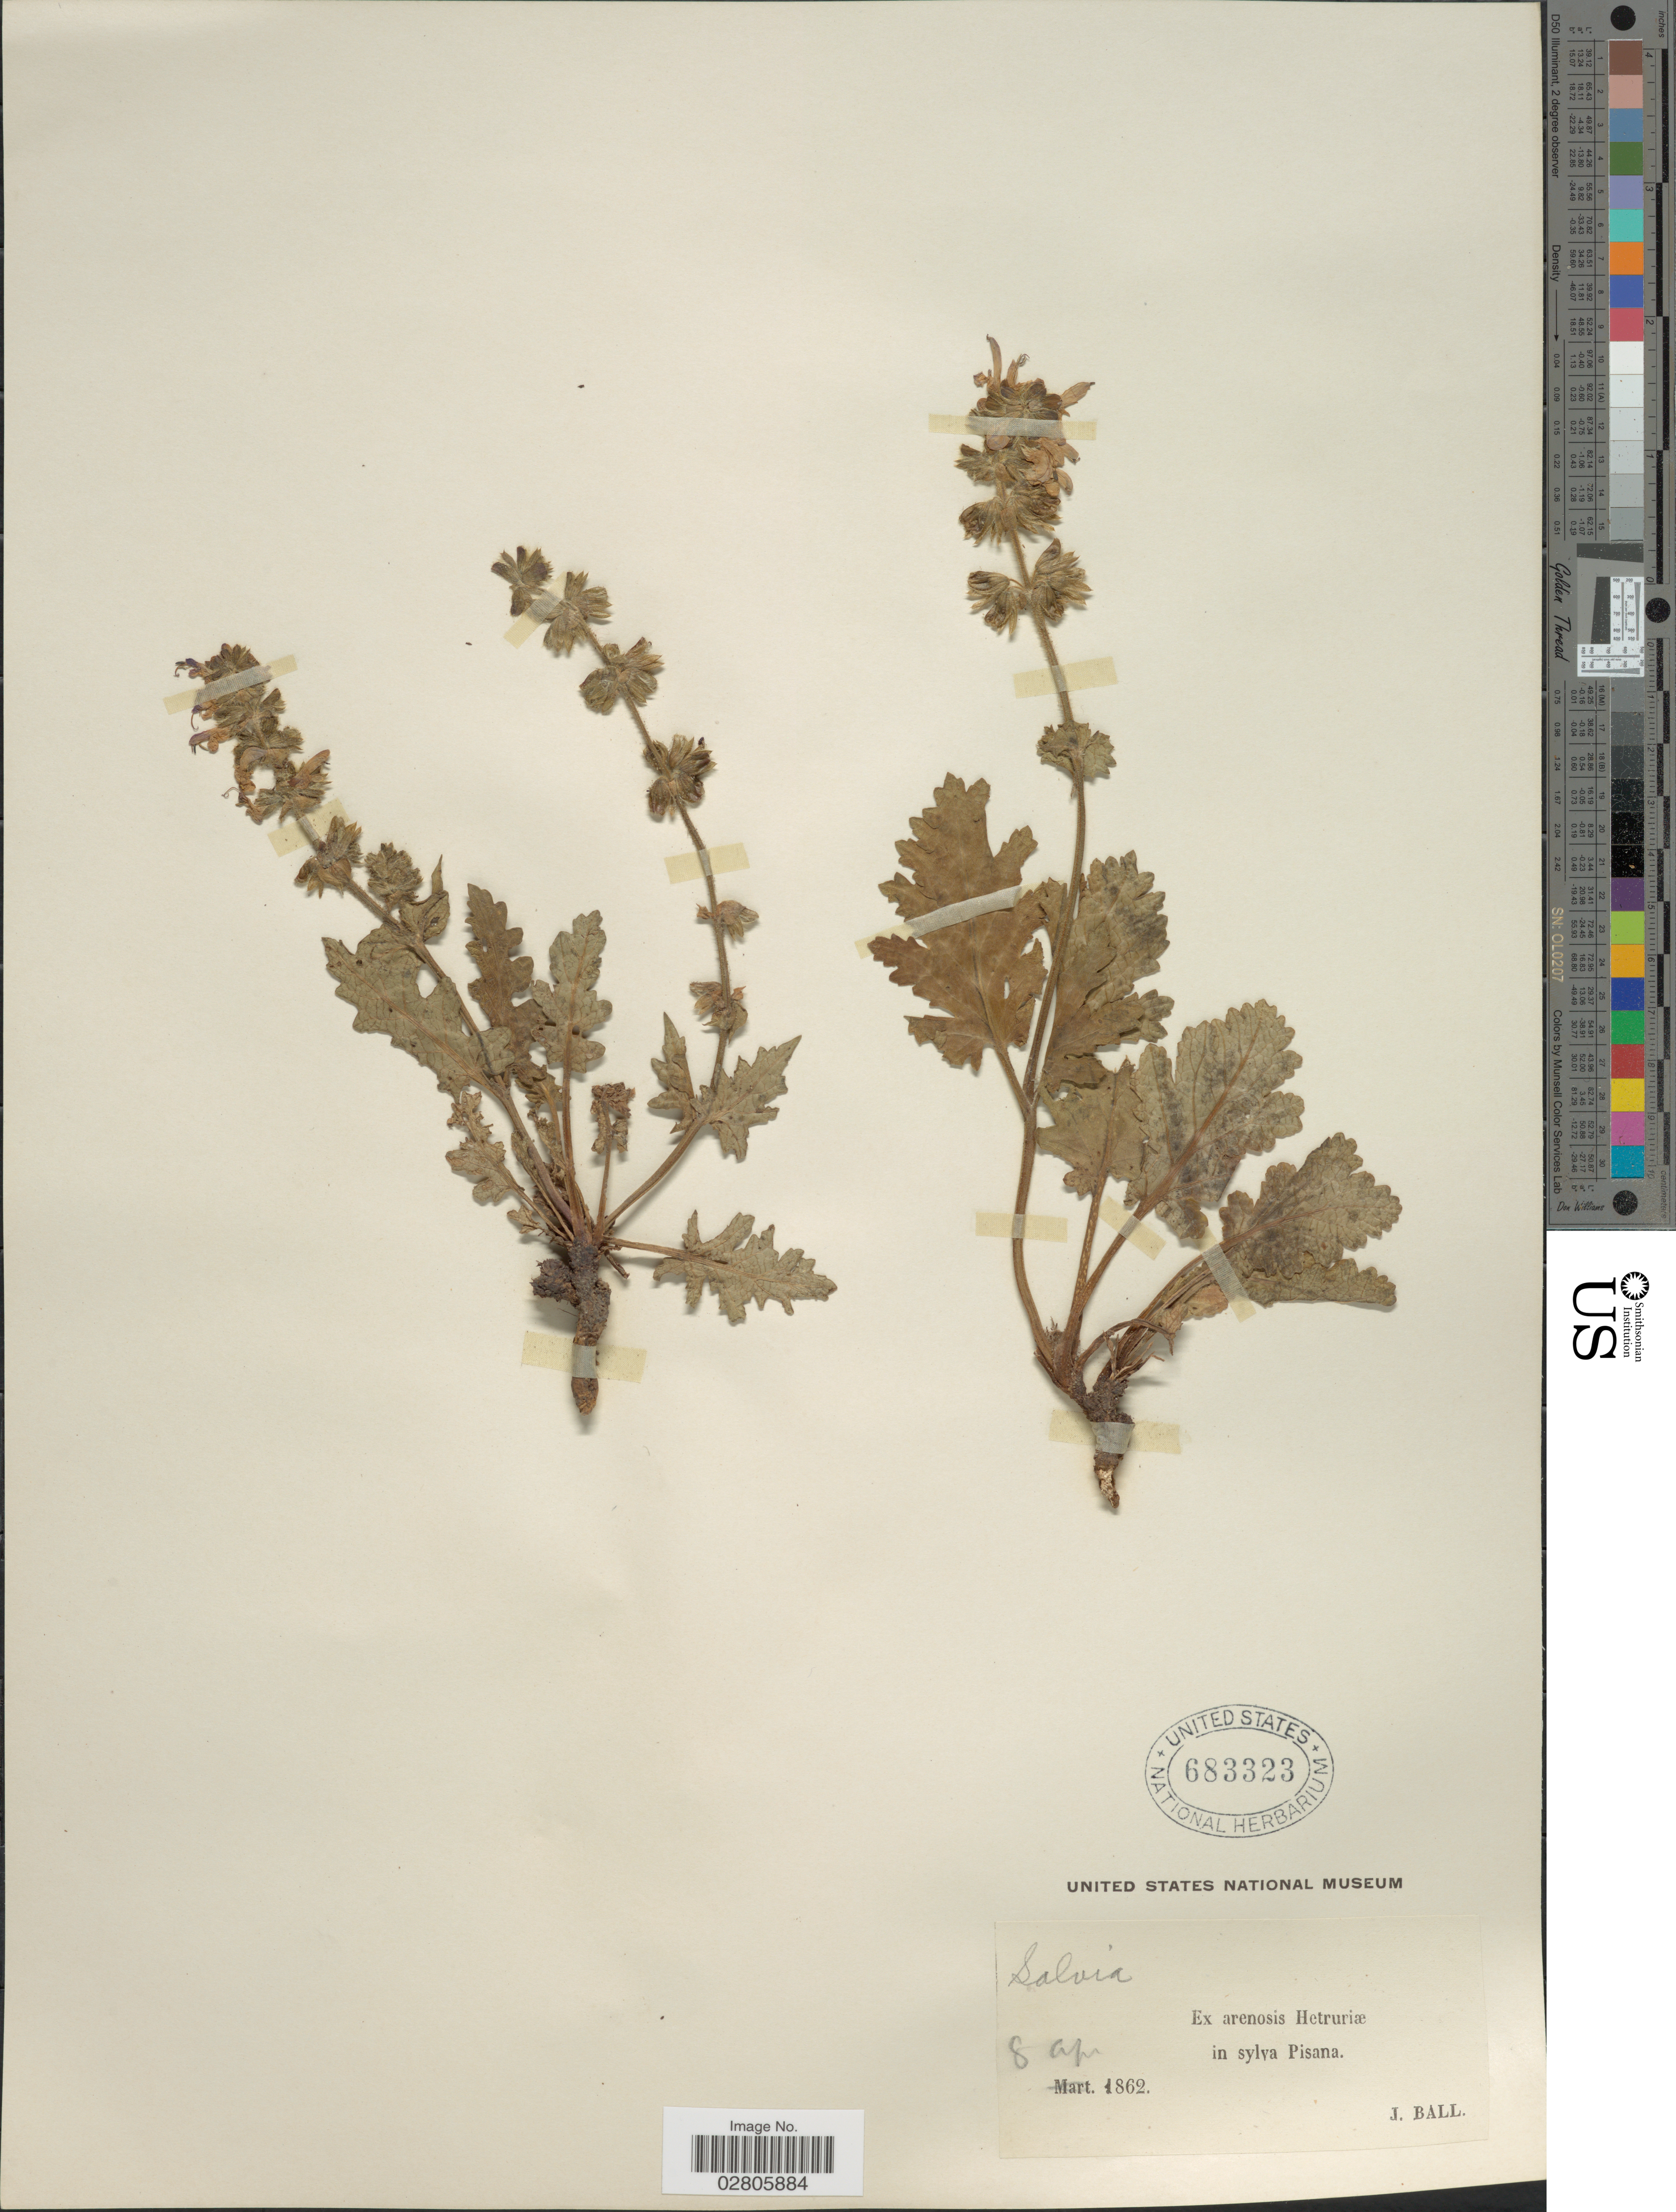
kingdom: Plantae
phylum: Tracheophyta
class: Magnoliopsida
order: Lamiales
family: Lamiaceae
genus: Salvia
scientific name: Salvia sp.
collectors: J. Ball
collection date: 1862-04-08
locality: Arenosis Hetruriæ in sylva Pisana.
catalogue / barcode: US 683323